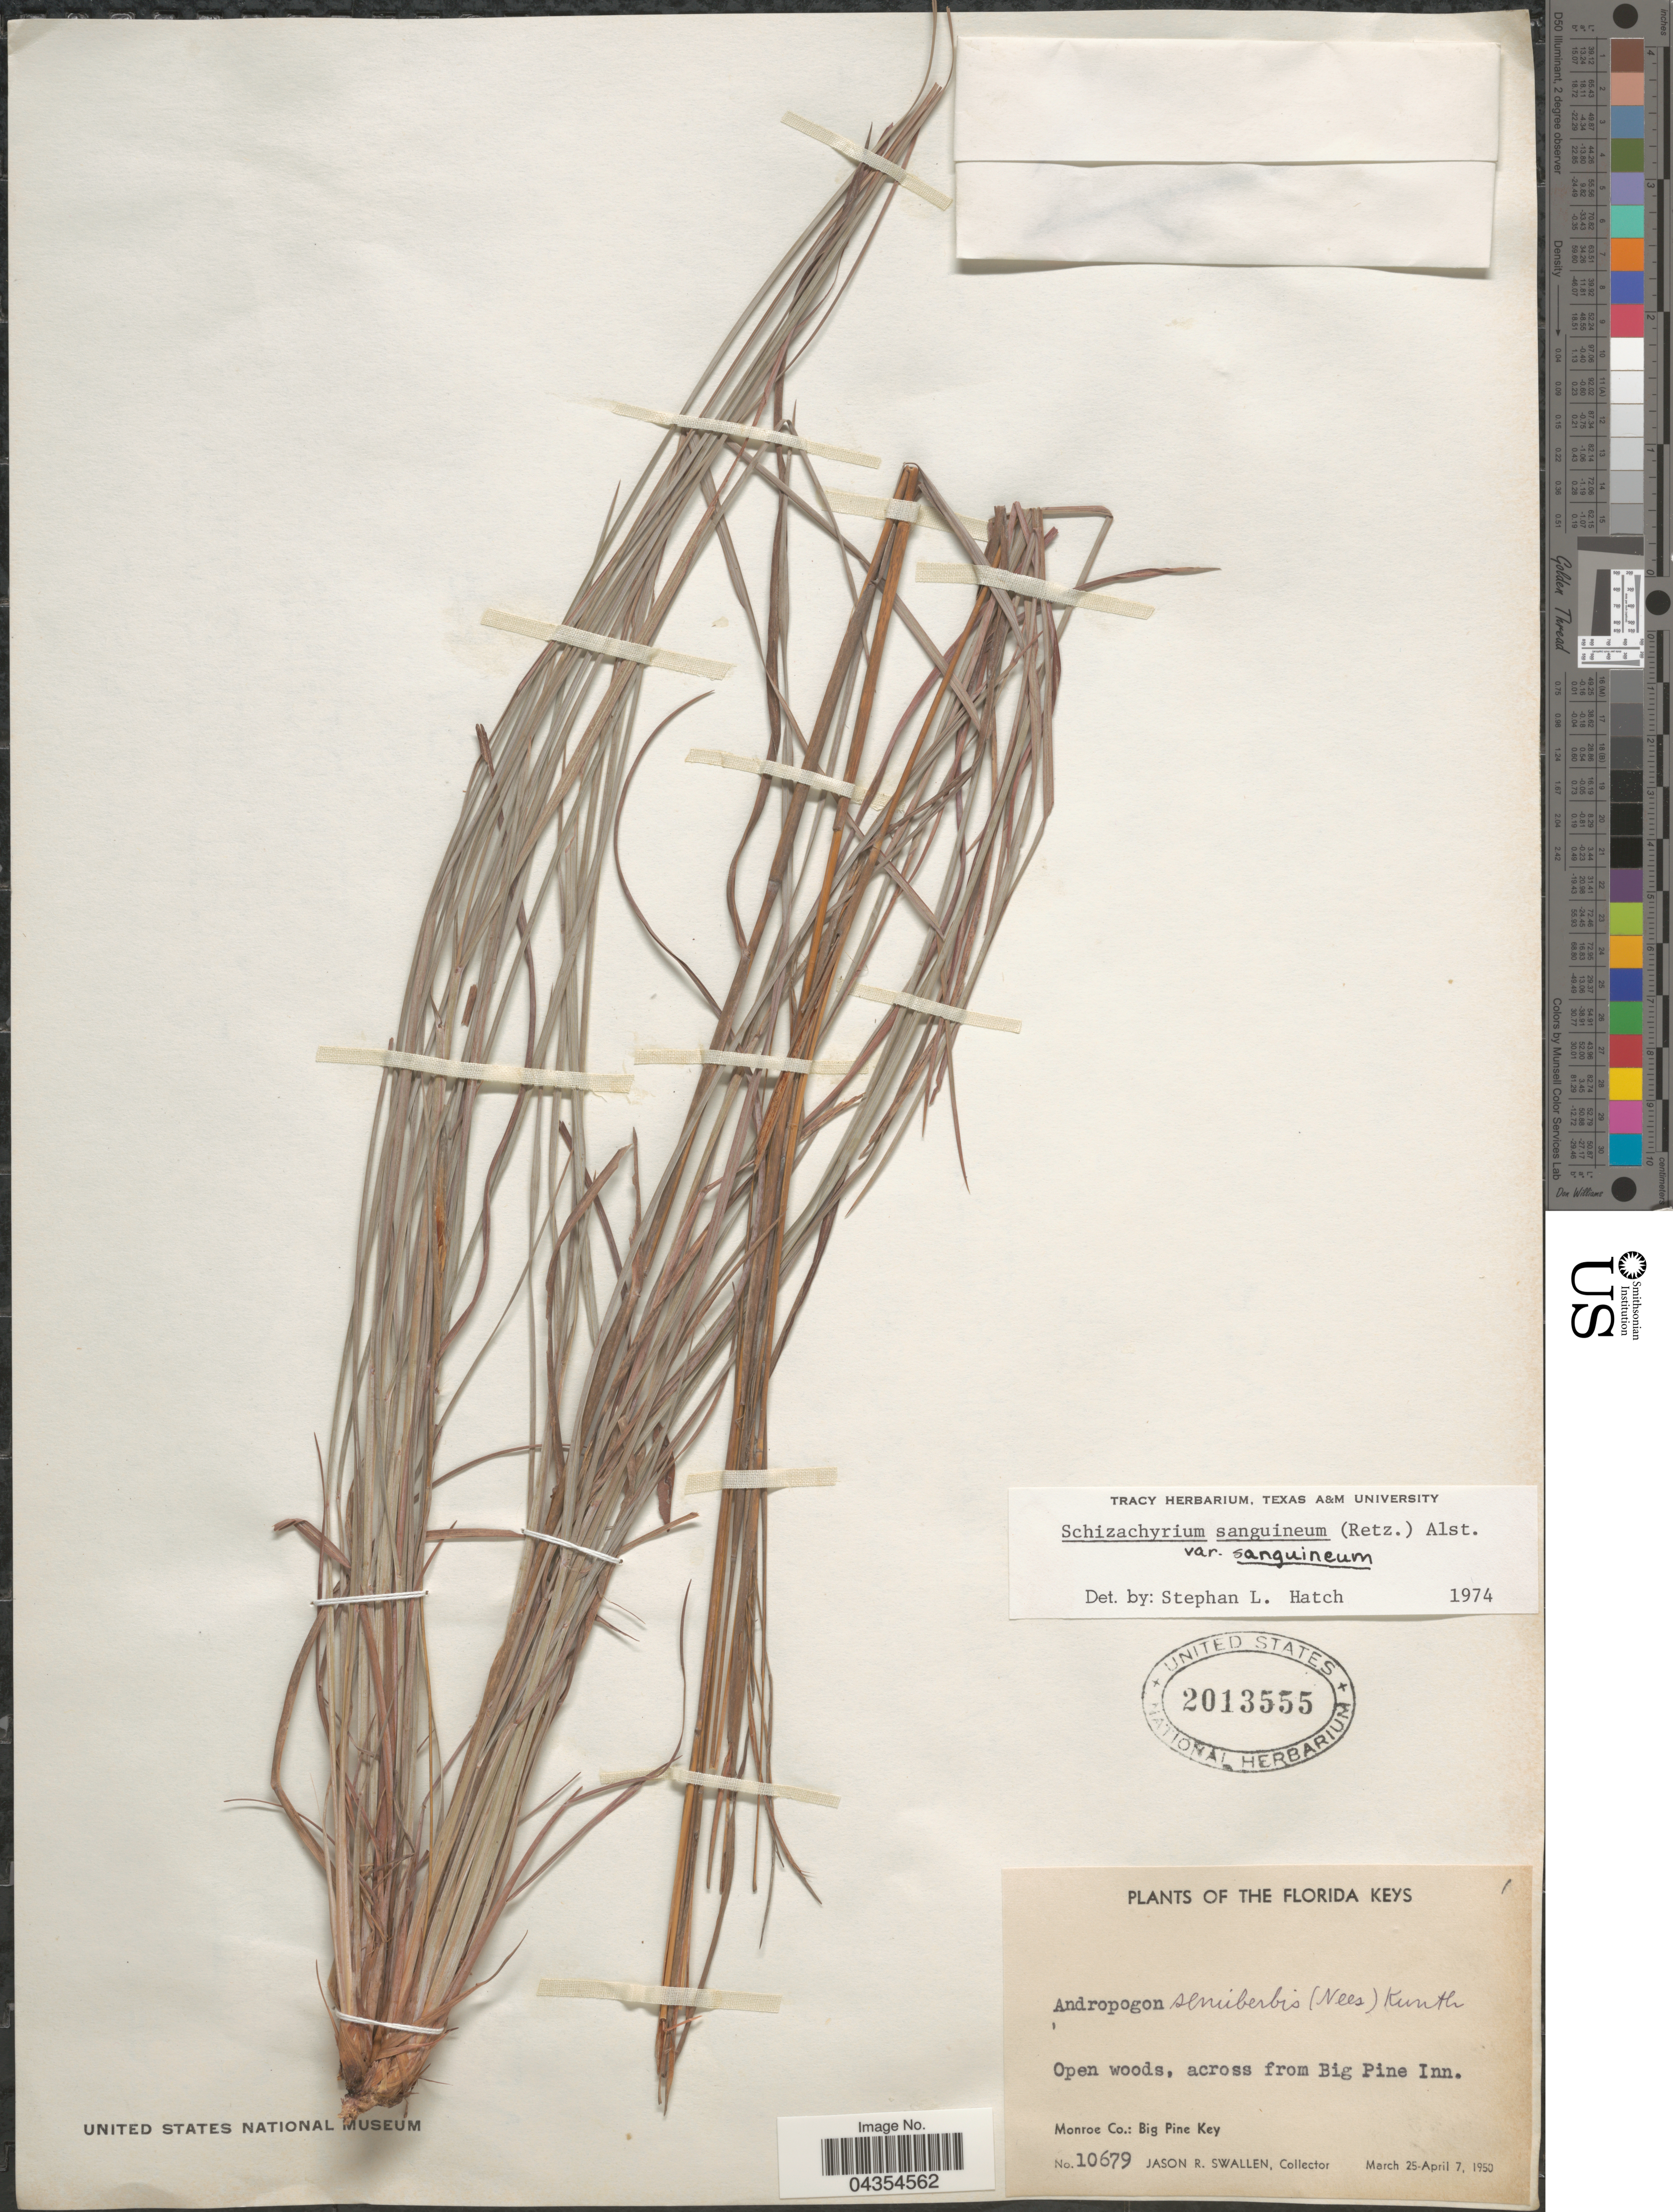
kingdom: Plantae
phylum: Tracheophyta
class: Liliopsida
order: Poales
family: Poaceae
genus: Schizachyrium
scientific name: Schizachyrium sanguineum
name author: (Retz.) Alston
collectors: J. R. Swallen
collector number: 10679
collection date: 1950-03-25/1950-04-07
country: United States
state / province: Florida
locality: The Florida Keys. Open woods, across from Big Pine Inn. Monroe Co.: Big Pine Key.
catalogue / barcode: US 2013555